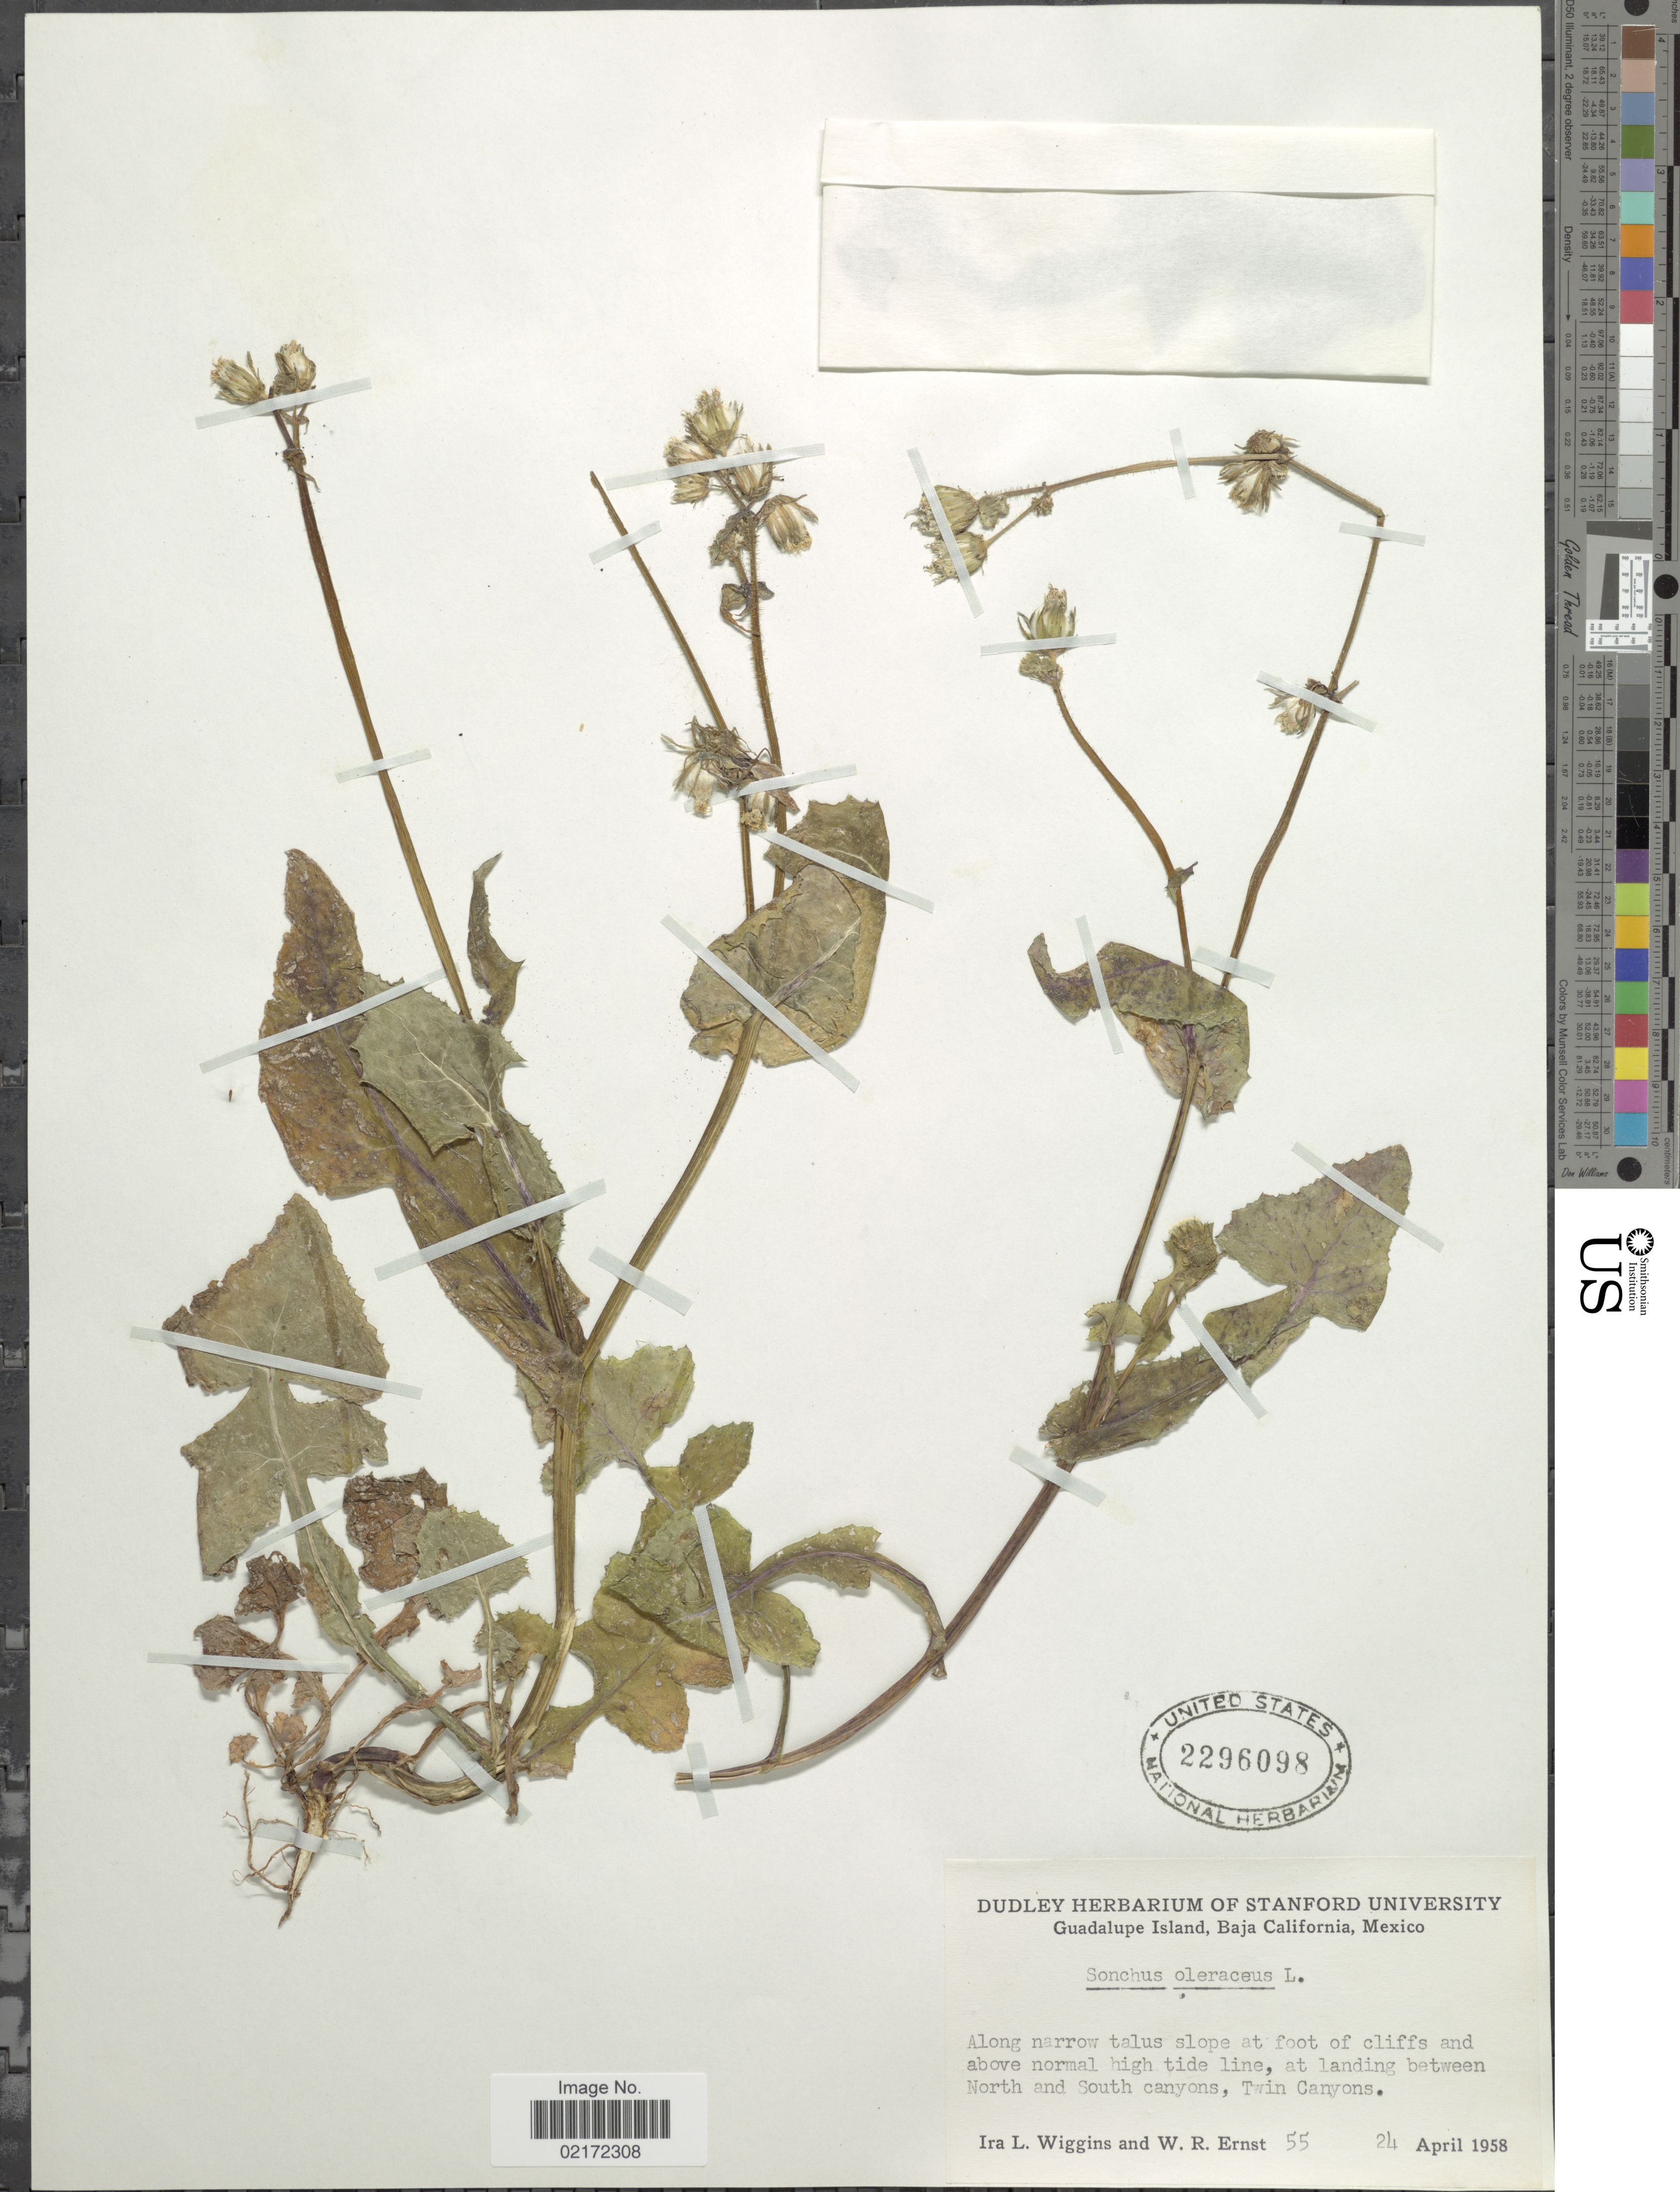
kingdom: Plantae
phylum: Tracheophyta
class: Magnoliopsida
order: Asterales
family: Asteraceae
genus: Sonchus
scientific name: Sonchus oleraceus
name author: L.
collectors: I. L. Wiggins & W. R. Ernst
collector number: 55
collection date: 1958-04-24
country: Mexico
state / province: Baja California Norte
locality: Guadalupe Island, Baja California, Mexico. Along narrow talus slope at foot of cliffs and above normal high tide line, at landing between North and South canyons, Twin Canyons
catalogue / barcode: US 2296098